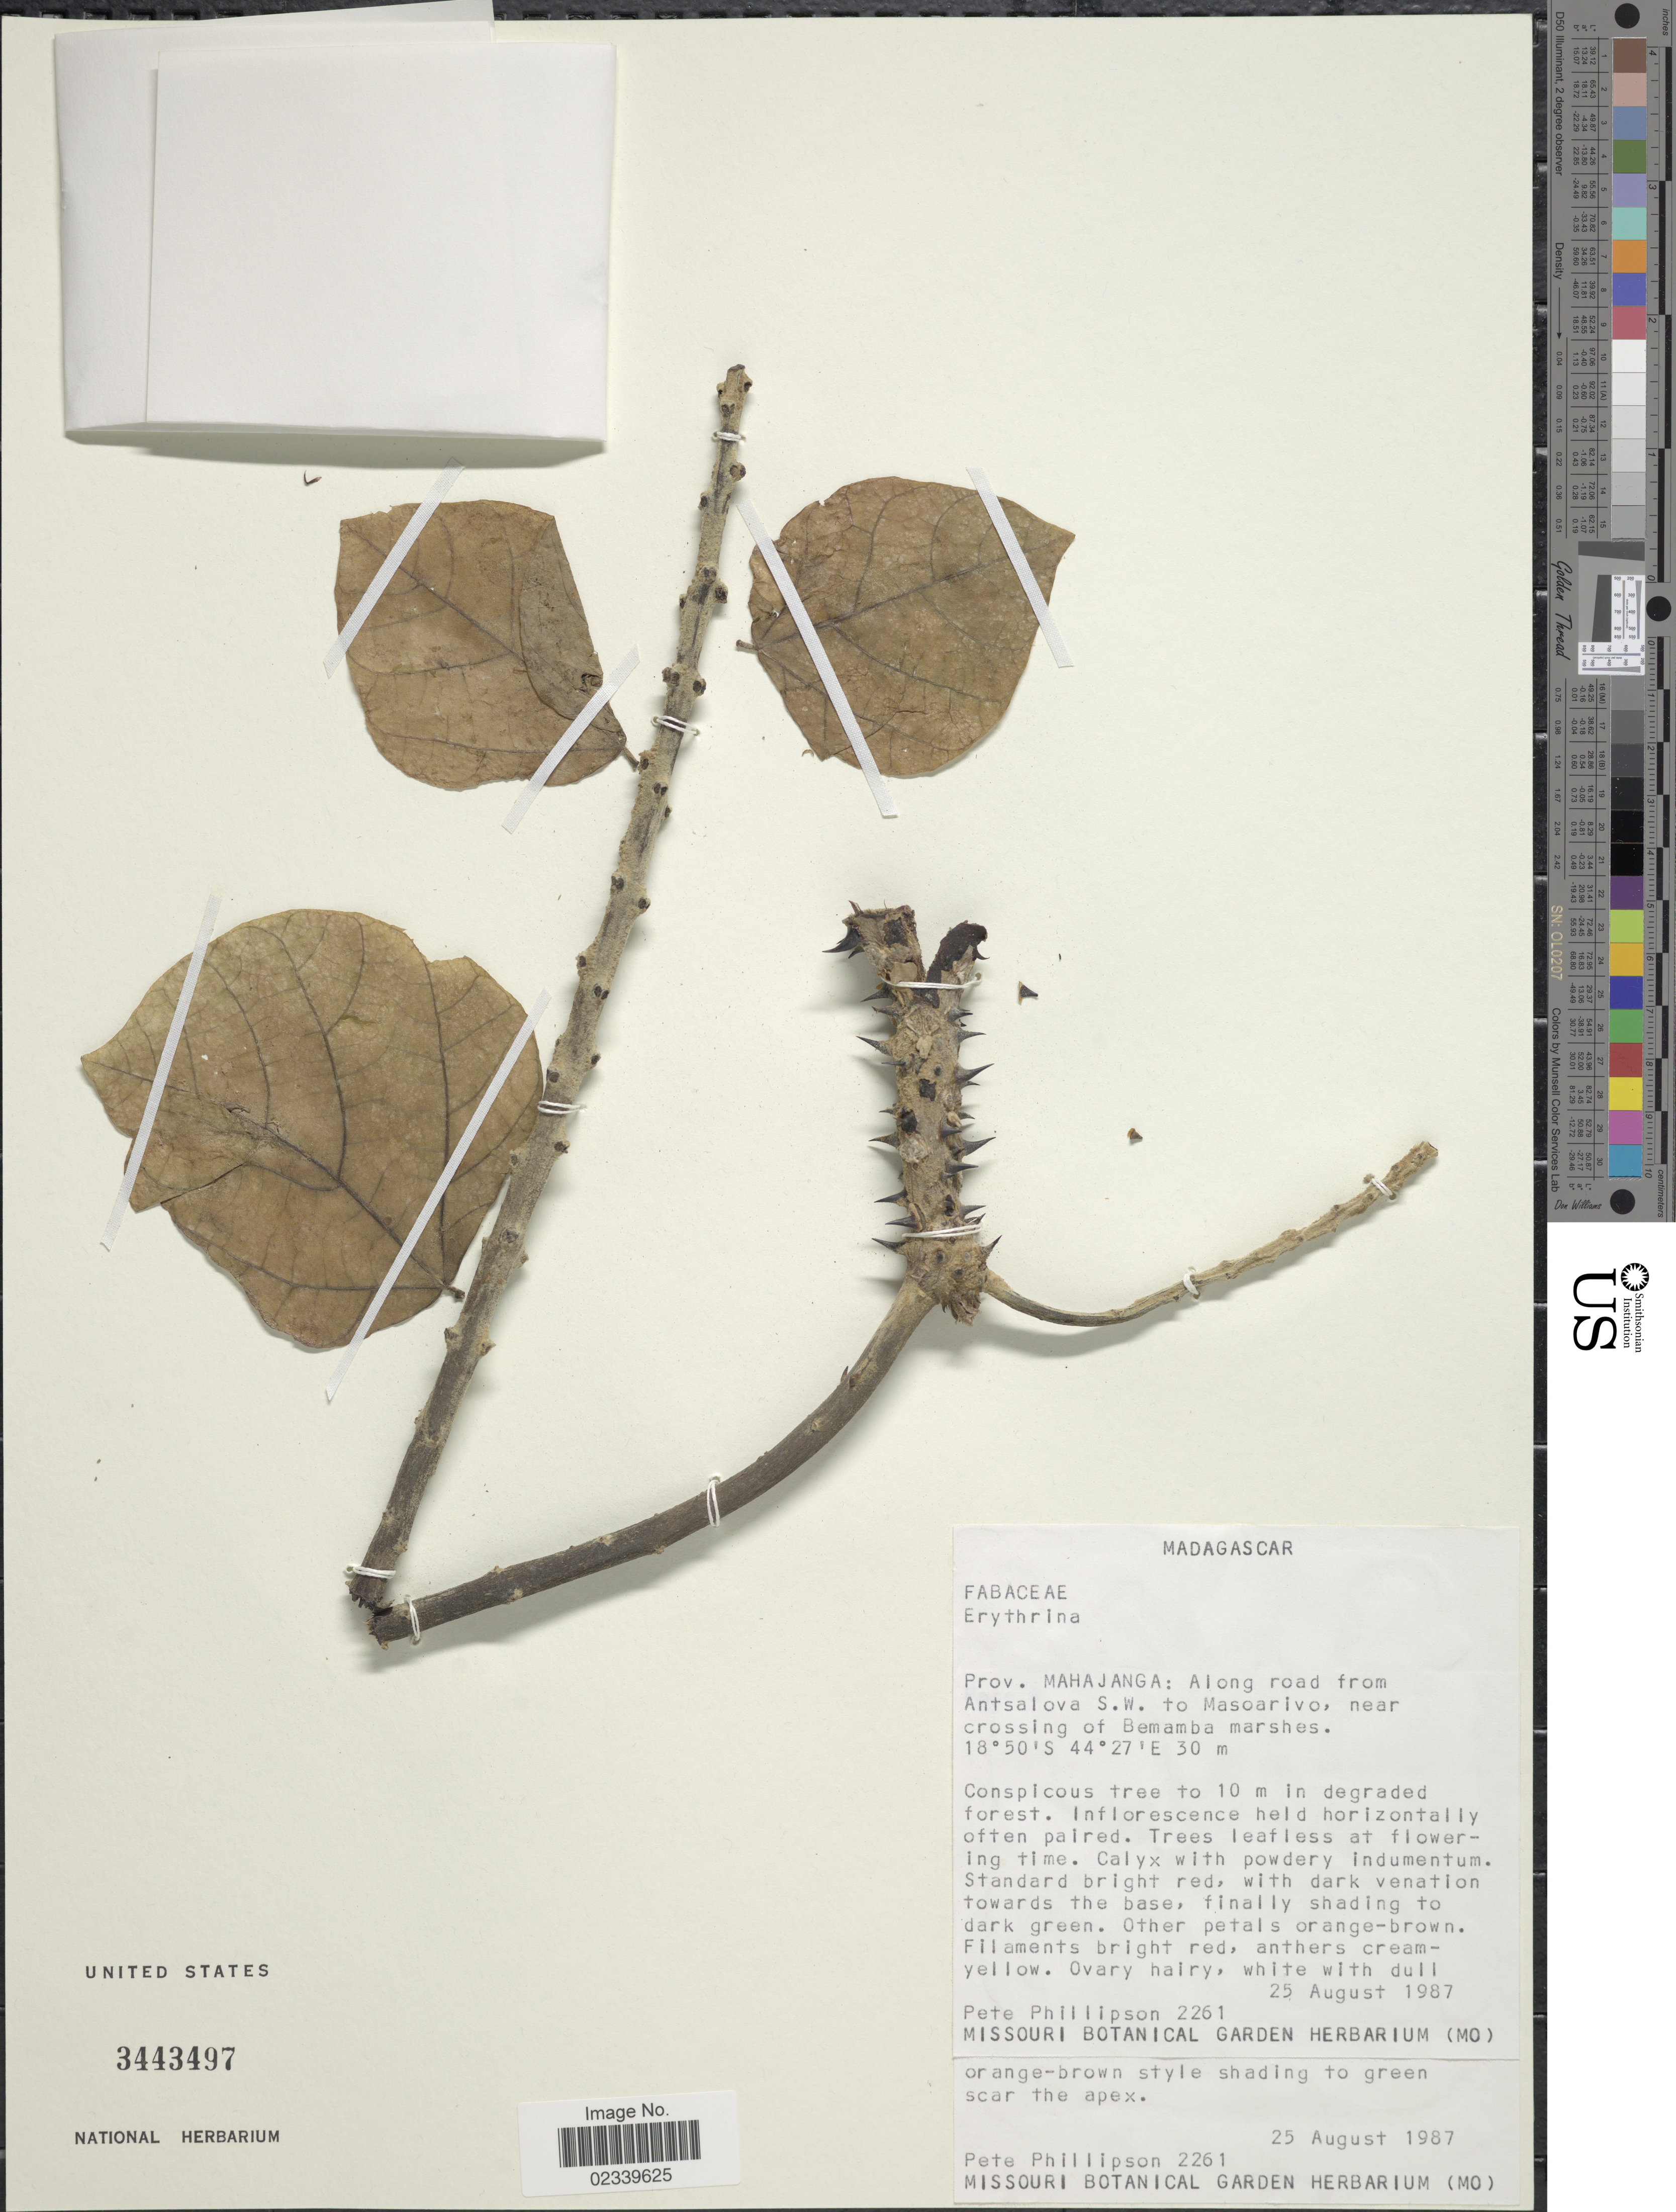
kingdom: Plantae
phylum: Tracheophyta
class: Magnoliopsida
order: Fabales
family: Fabaceae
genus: Erythrina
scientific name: Erythrina madagascariensis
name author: Du Puy & Labat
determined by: Egan, Ashley N., (US), Smithsonian Institution - National Museum of Natural History (UNITED STATES)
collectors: P. B. Phillipson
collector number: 2261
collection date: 1987-08-25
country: Madagascar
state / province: Melaky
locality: Prov. Mahajanga: Along road from Antsalova S.W. to Masoarivo, near crossing of Bemamba marshes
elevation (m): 30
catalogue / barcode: US 3443497